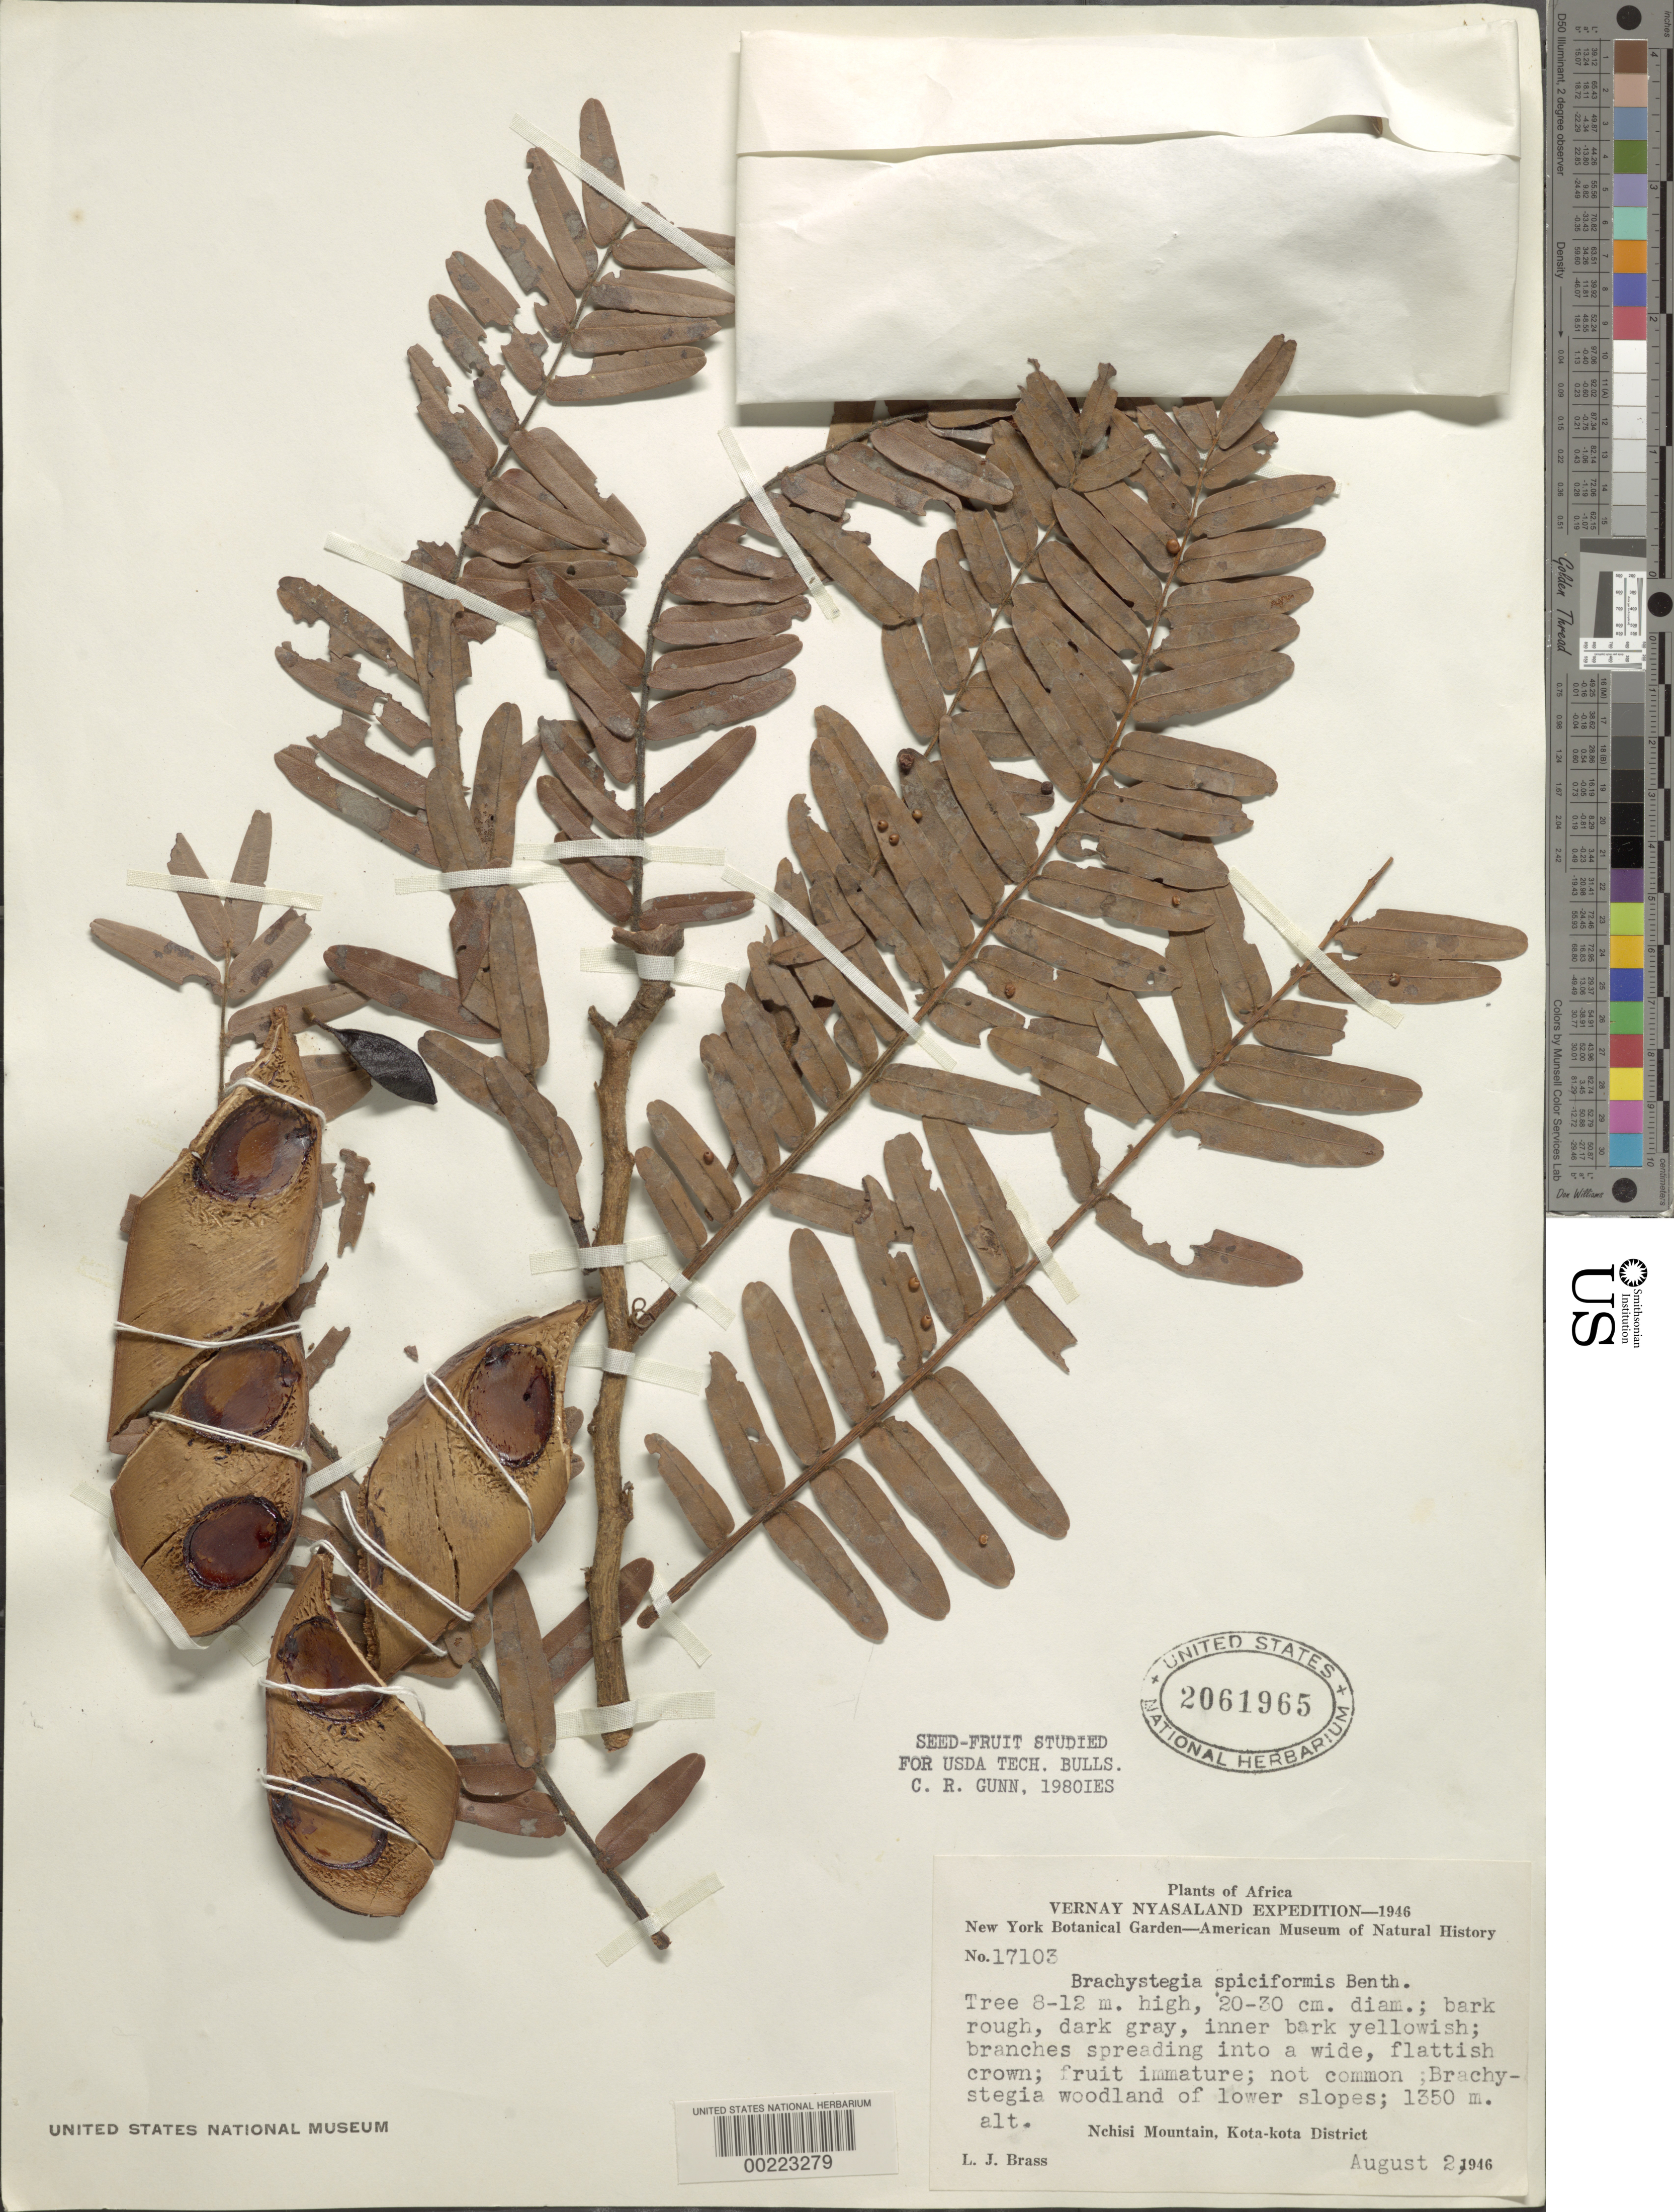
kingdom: Plantae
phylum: Tracheophyta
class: Magnoliopsida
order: Fabales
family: Fabaceae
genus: Brachystegia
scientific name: Brachystegia spiciformis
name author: Benth.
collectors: L. J. Brass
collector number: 17103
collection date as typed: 02 Aug 1946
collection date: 1946-08-02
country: Malawi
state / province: Central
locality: Nchisi mountain, kota-kota dist.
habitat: Woodland of lower slopes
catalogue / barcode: US 2061965